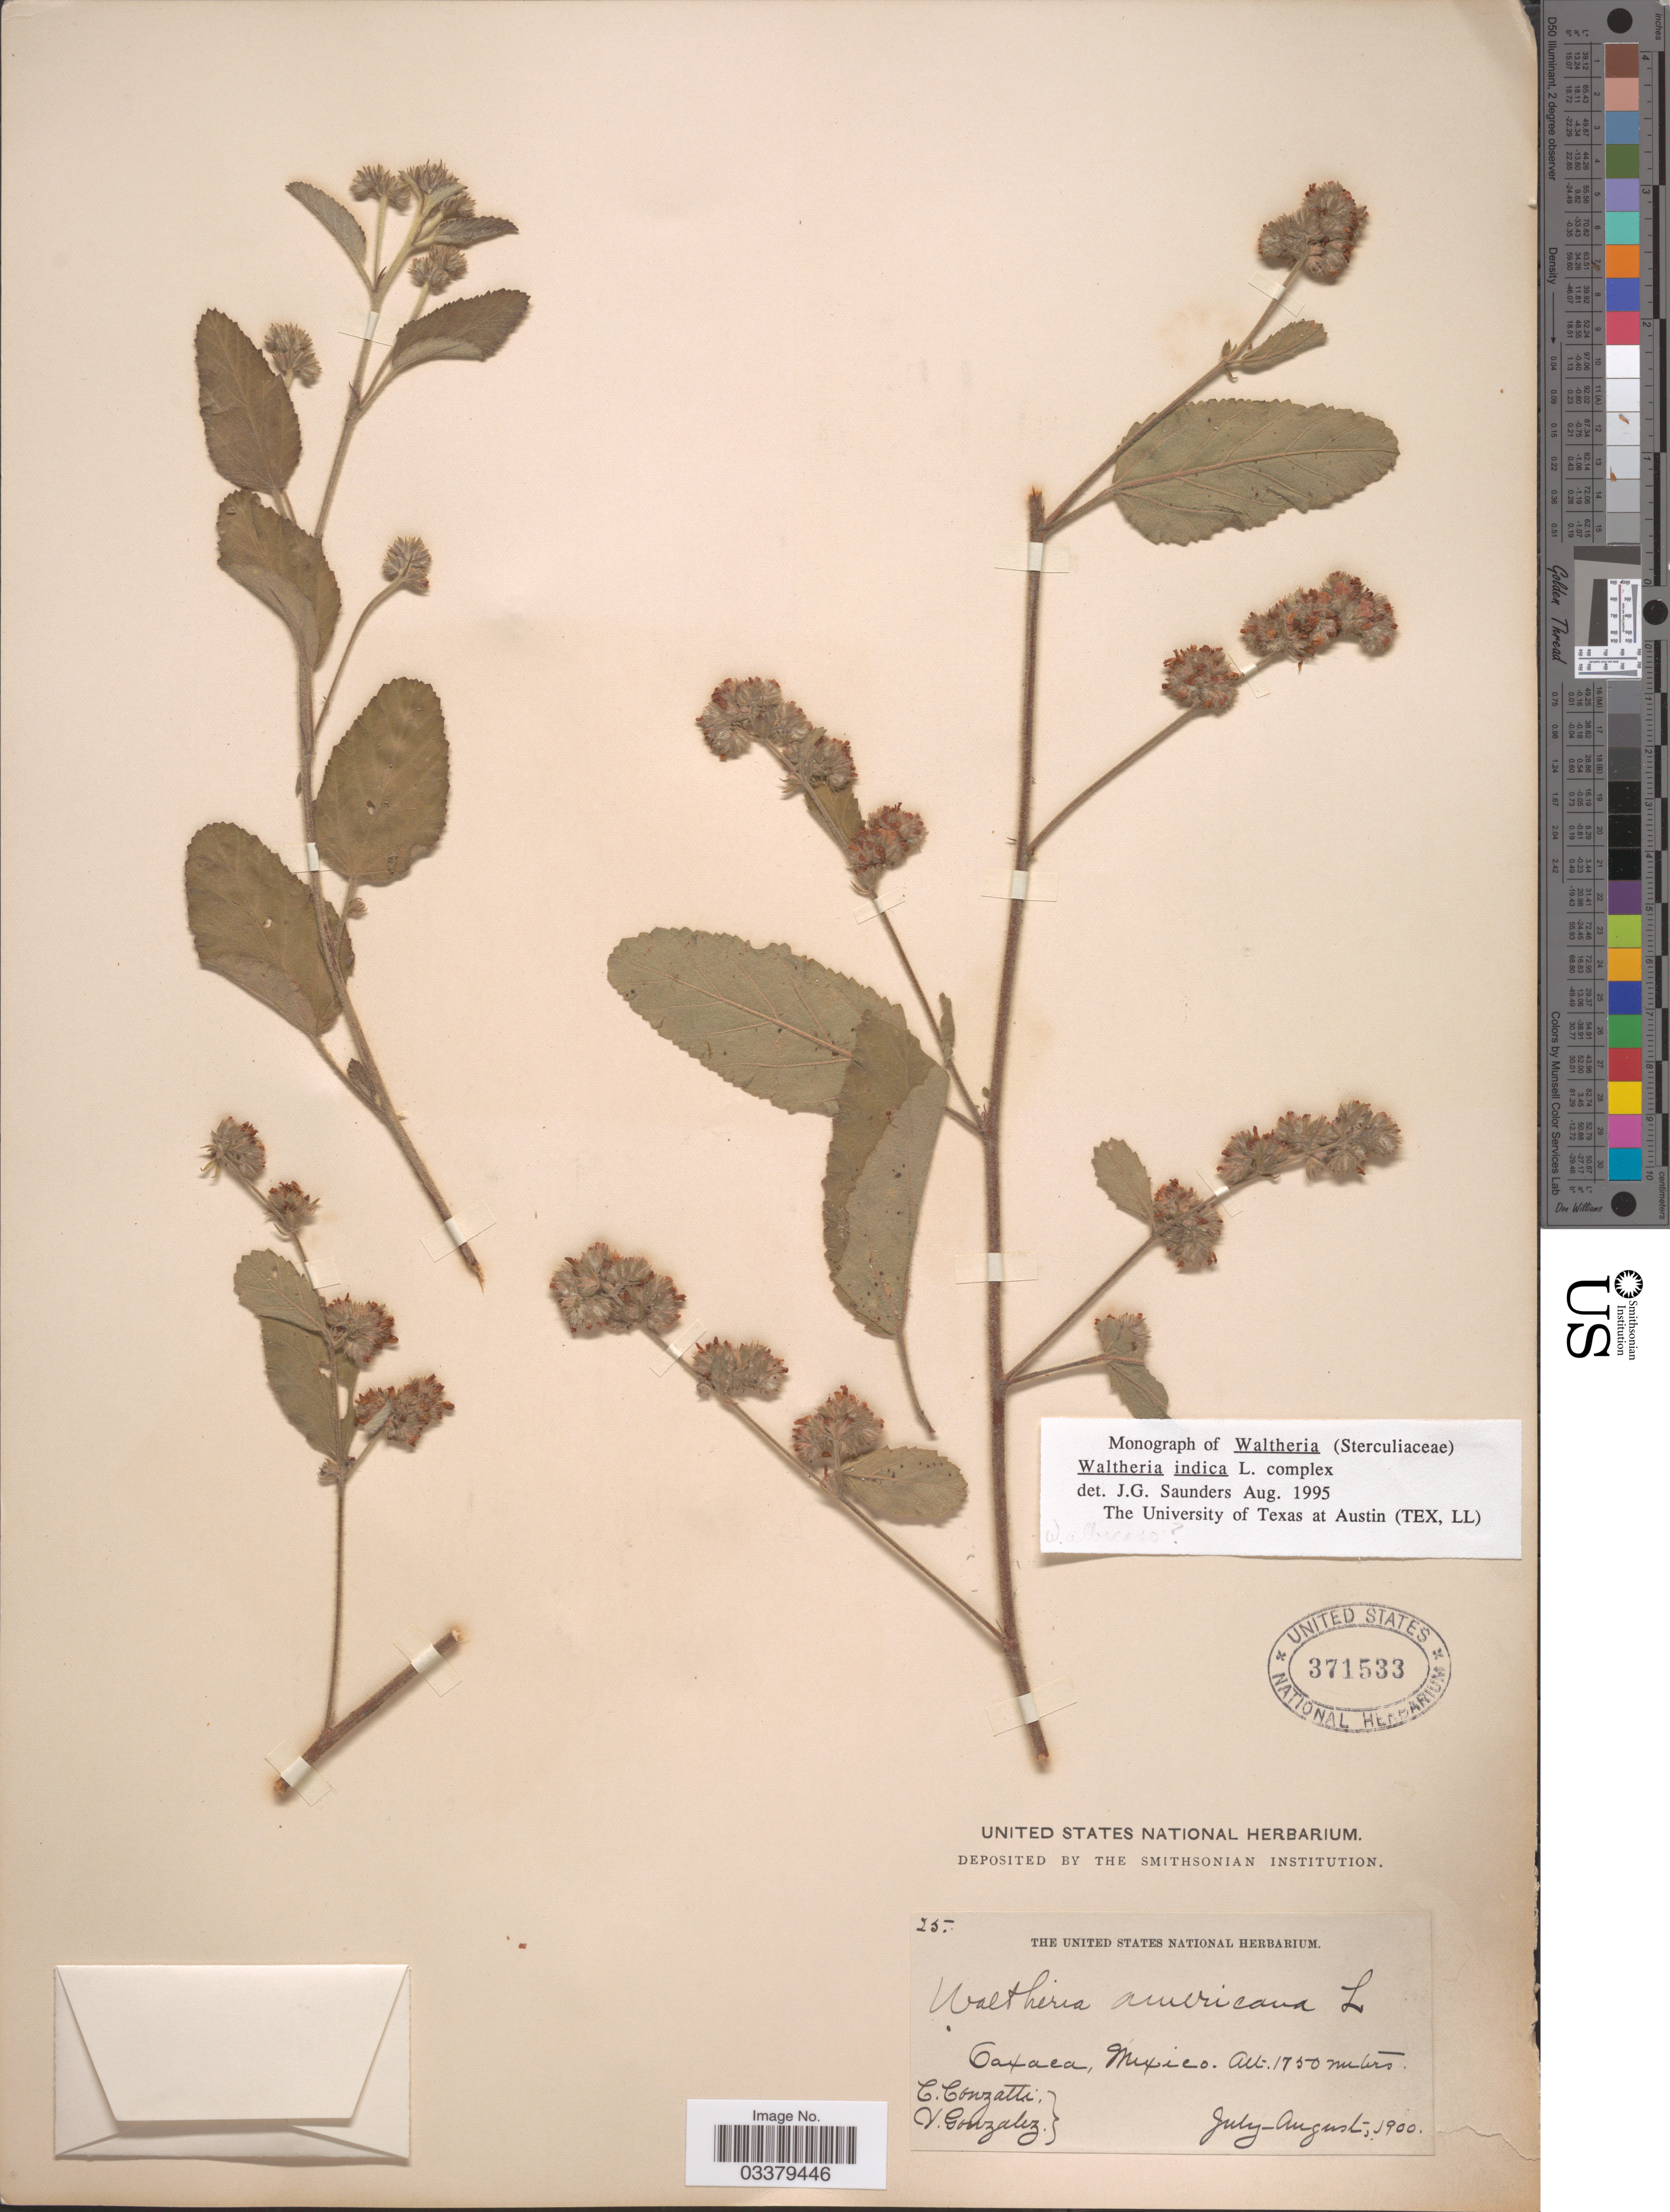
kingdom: Plantae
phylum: Tracheophyta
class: Magnoliopsida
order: Malvales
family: Malvaceae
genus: Waltheria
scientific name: Waltheria indica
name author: L.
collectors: C. Conzatti & V. Gonzalez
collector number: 25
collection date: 1900-07/1900-08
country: Mexico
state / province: Oaxaca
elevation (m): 1750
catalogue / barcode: US 371533